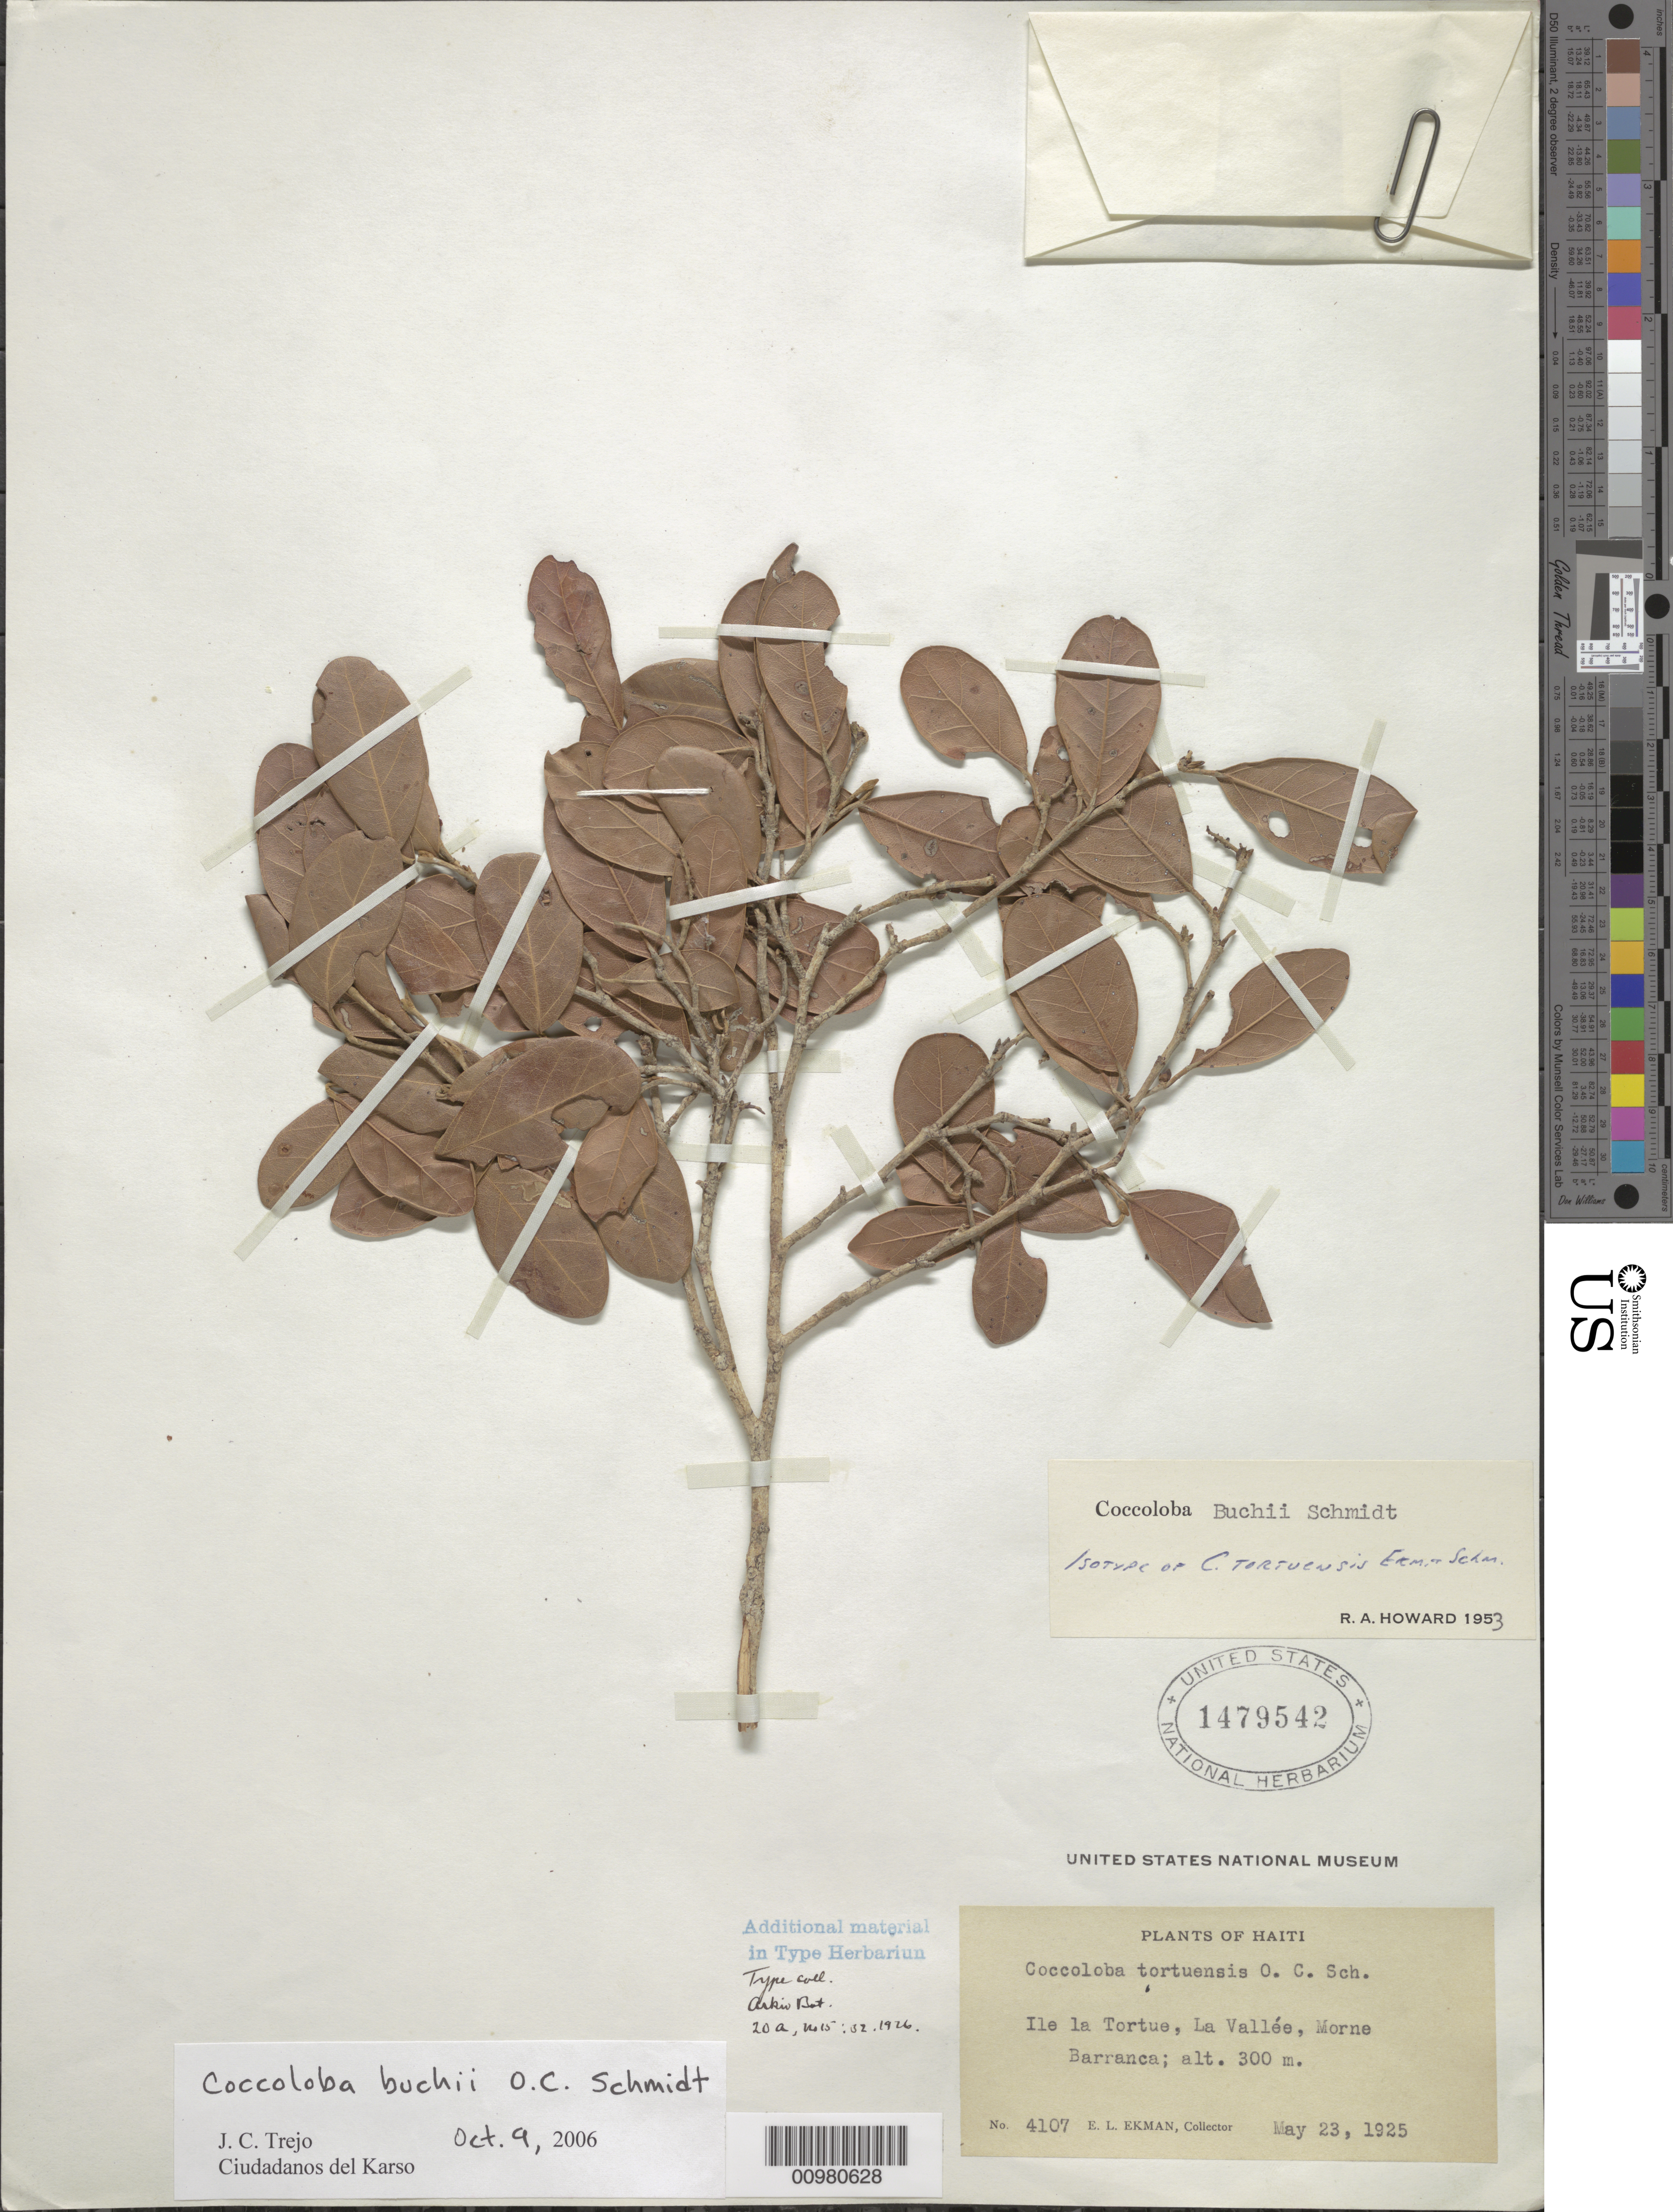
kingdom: Plantae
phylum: Tracheophyta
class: Magnoliopsida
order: Caryophyllales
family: Polygonaceae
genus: Coccoloba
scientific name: Coccoloba buchii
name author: O.C. Schmidt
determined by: Trejo-Torres, J. C.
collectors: E. L. Ekman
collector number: H 4107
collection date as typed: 23 May 1925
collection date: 1925-05-23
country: Haiti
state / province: Nord-Óuest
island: Île de la Tortue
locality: Ile la Tortue, La Vallée, Morne Barranca.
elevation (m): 300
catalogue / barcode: US 1479542